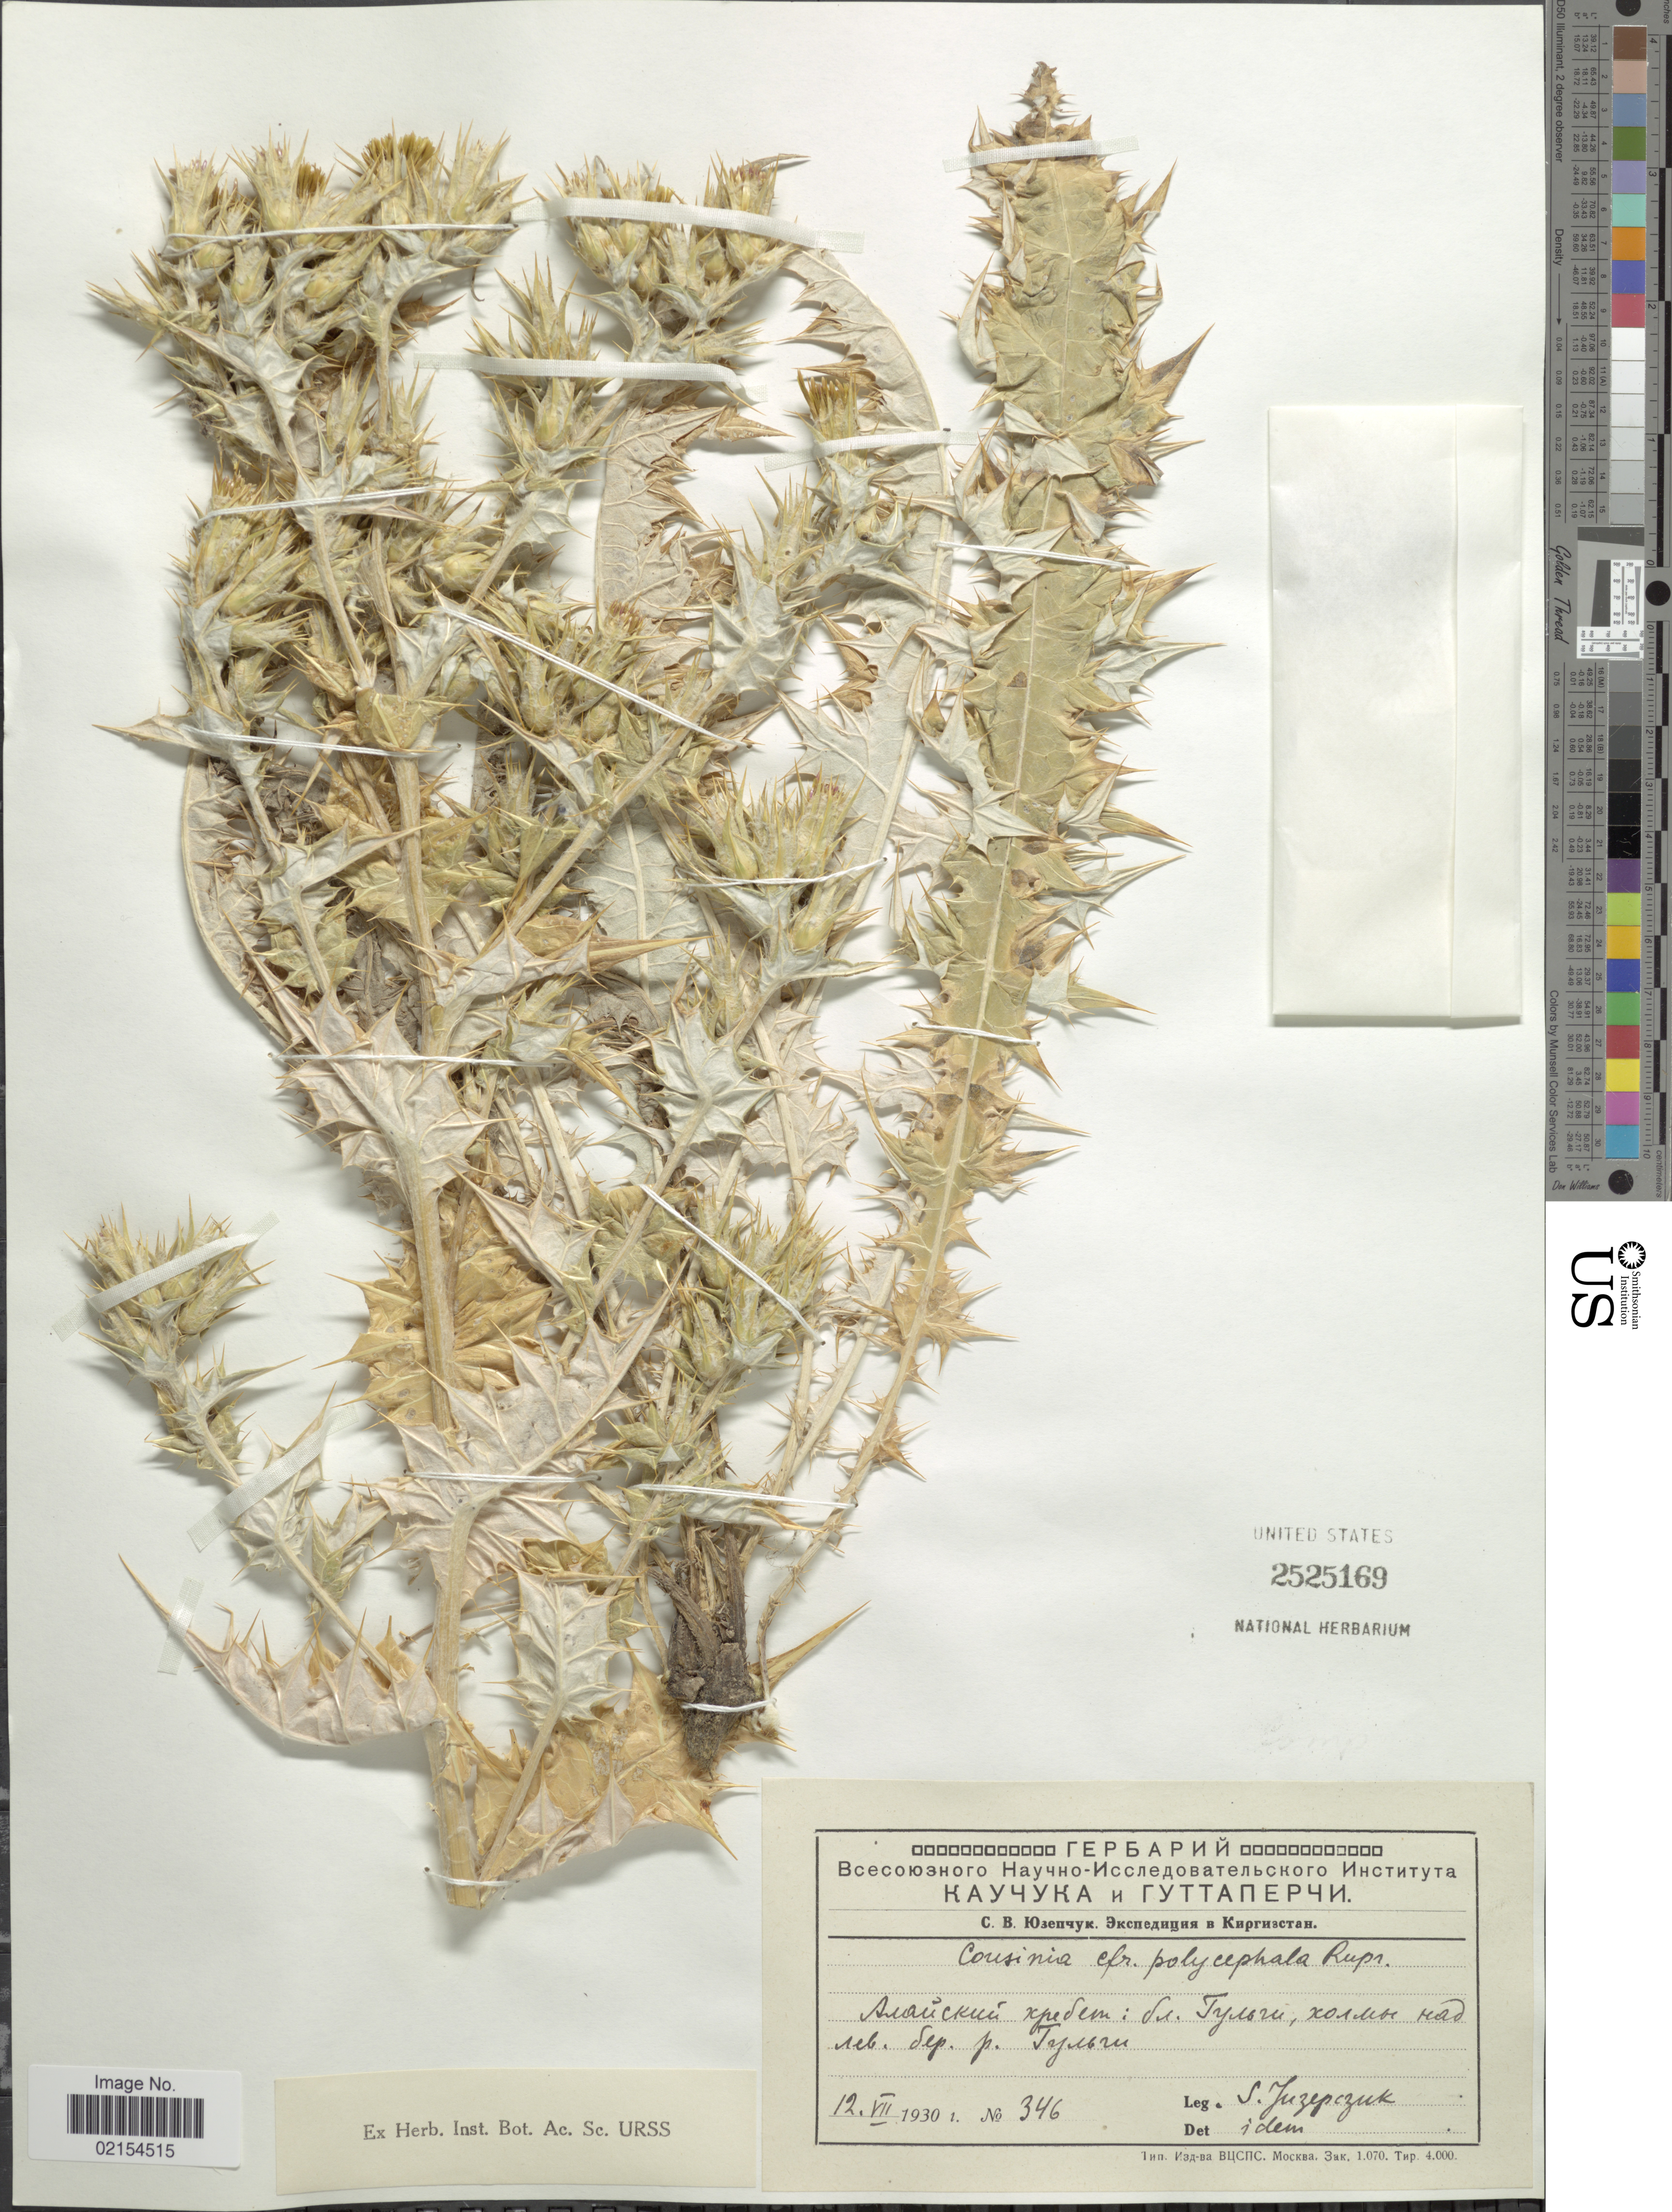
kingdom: Plantae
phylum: Tracheophyta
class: Magnoliopsida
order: Asterales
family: Asteraceae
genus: Cousinia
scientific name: Cousinia polycephala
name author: Rupr.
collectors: S. V. Juzepczuk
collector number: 346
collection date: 1930-07-12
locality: suauckui kpede,: de Tyaoru, xosuoe mad reb. Sep. p. Tysoru [interpreted]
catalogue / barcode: US 2525169